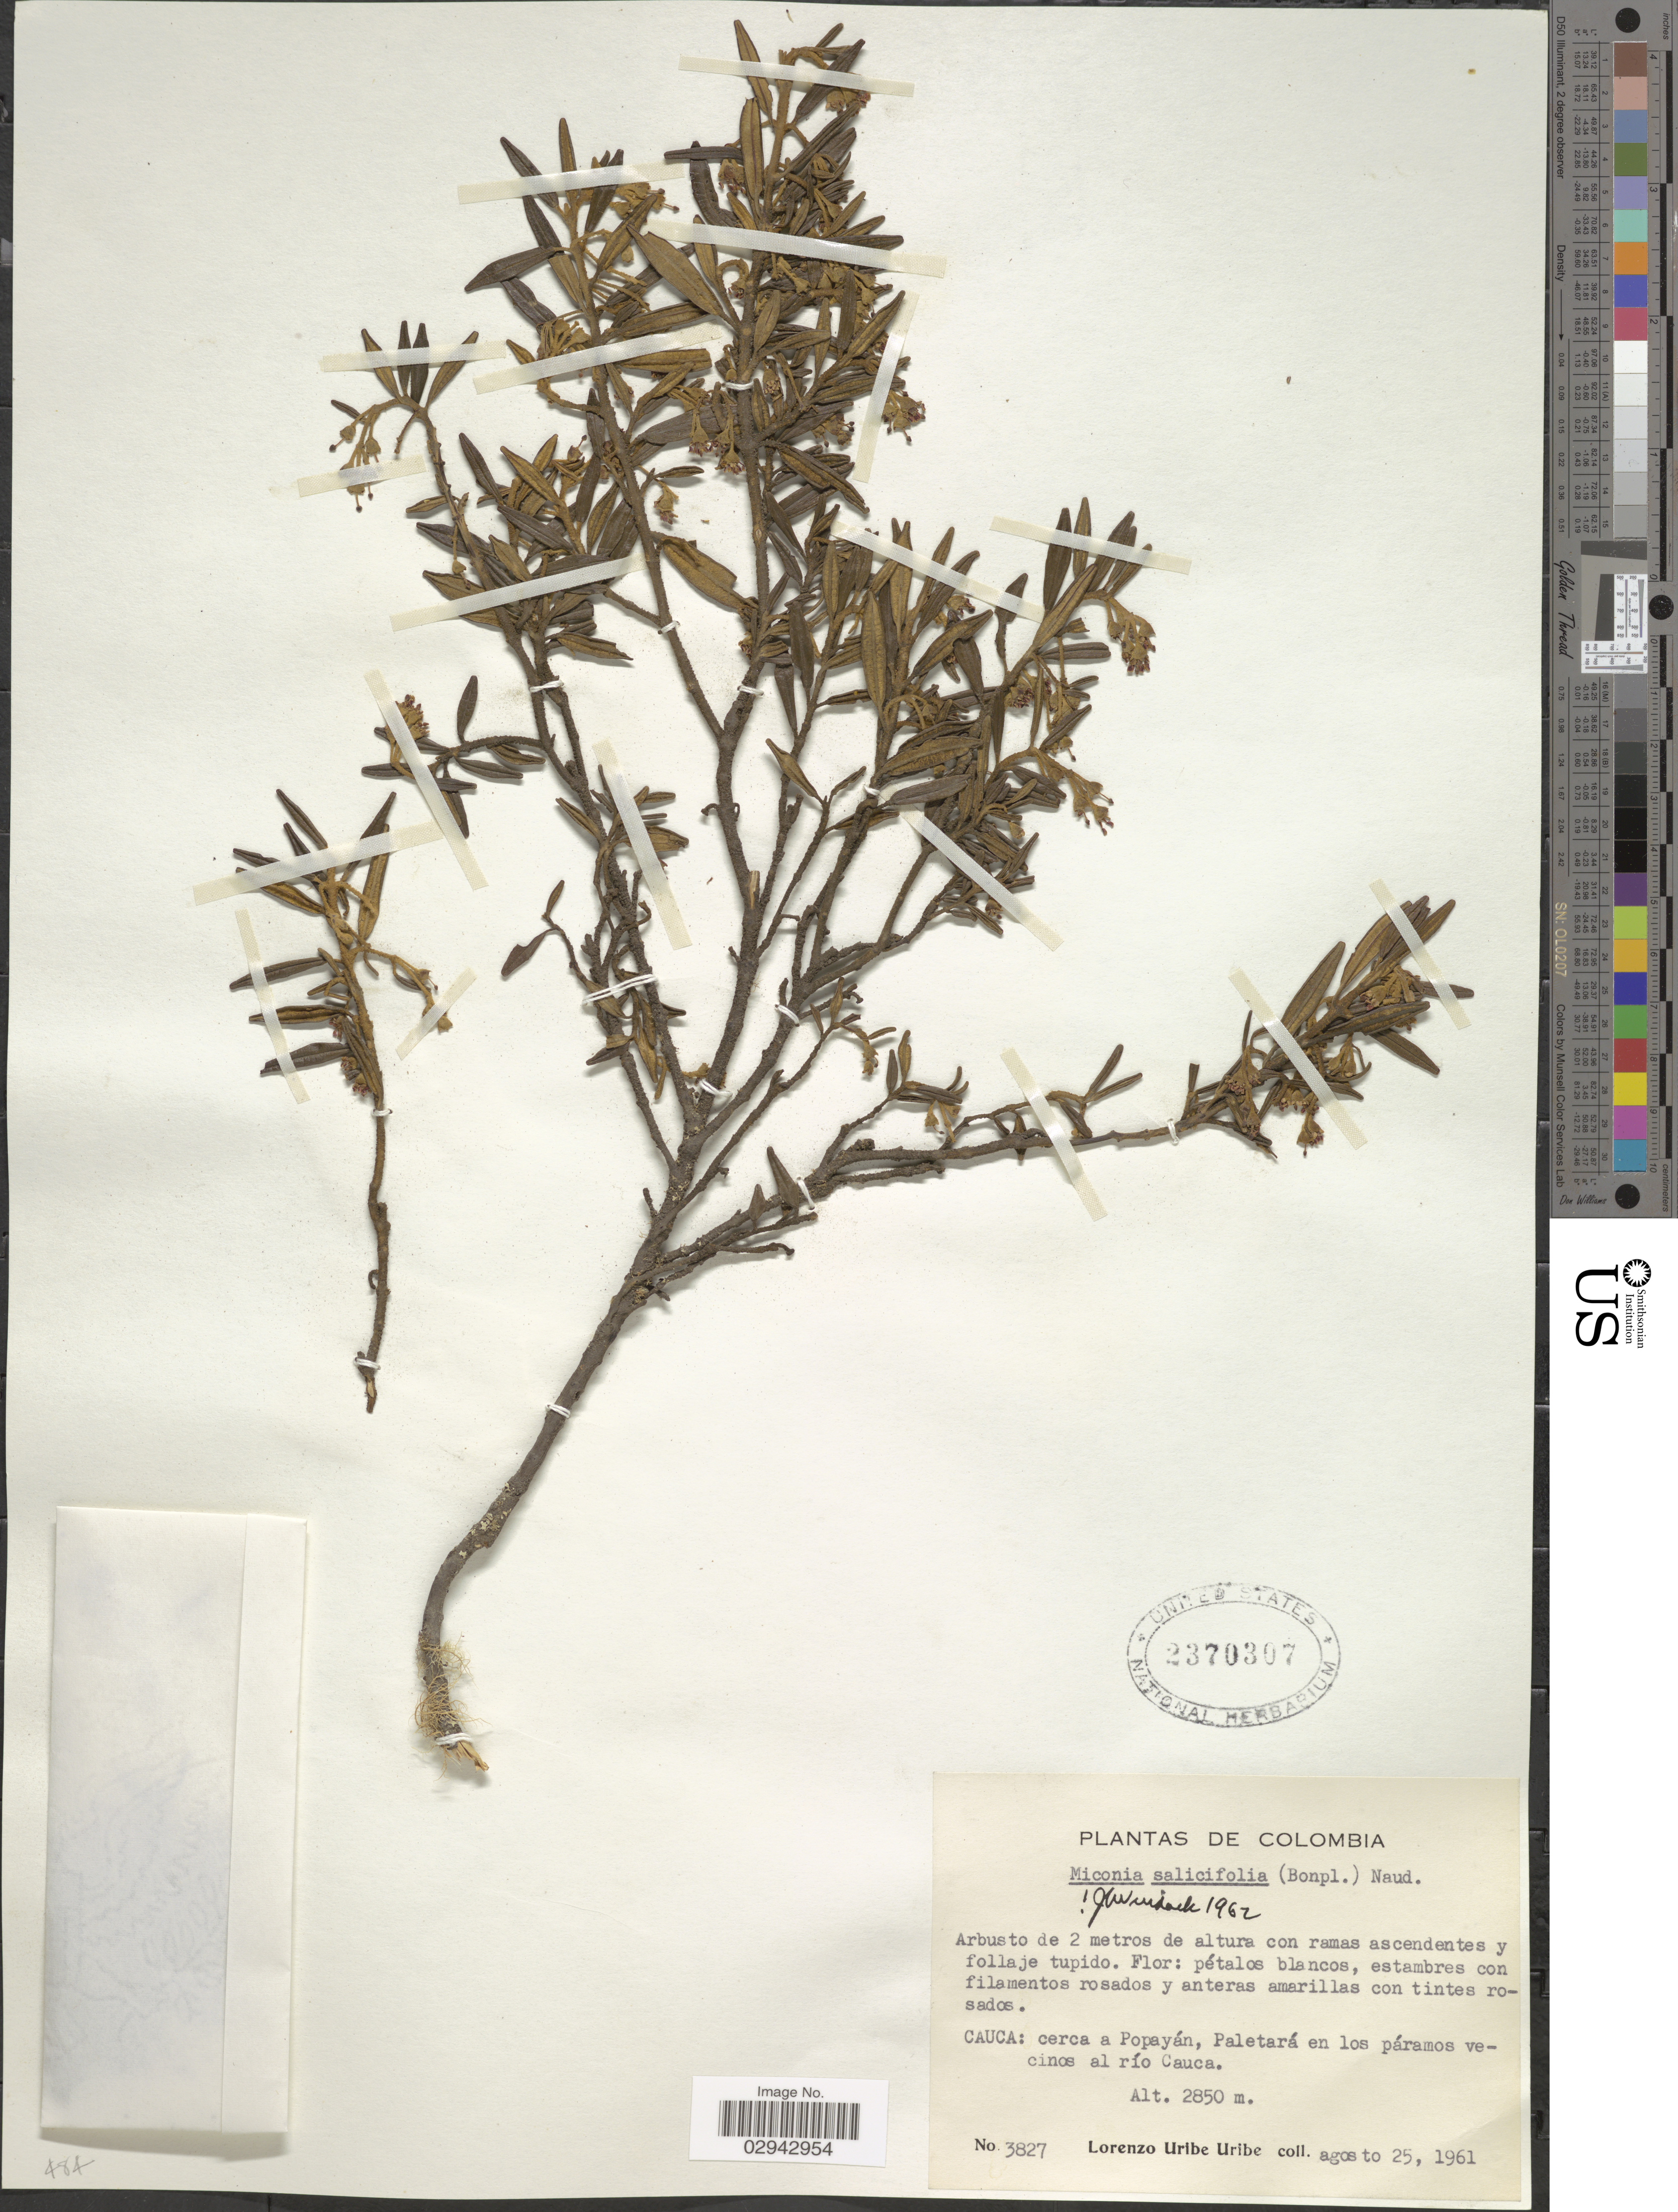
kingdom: Plantae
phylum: Tracheophyta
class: Magnoliopsida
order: Myrtales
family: Melastomataceae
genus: Miconia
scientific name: Miconia salicifolia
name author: (Bonpl.) Naudin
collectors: L. Uribe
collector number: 3827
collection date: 1961-08-25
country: Colombia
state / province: Cauca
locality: Cerca a Popayá, Paletará en los páramos vecinos al río Cauca.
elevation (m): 2850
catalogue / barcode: US 2370307